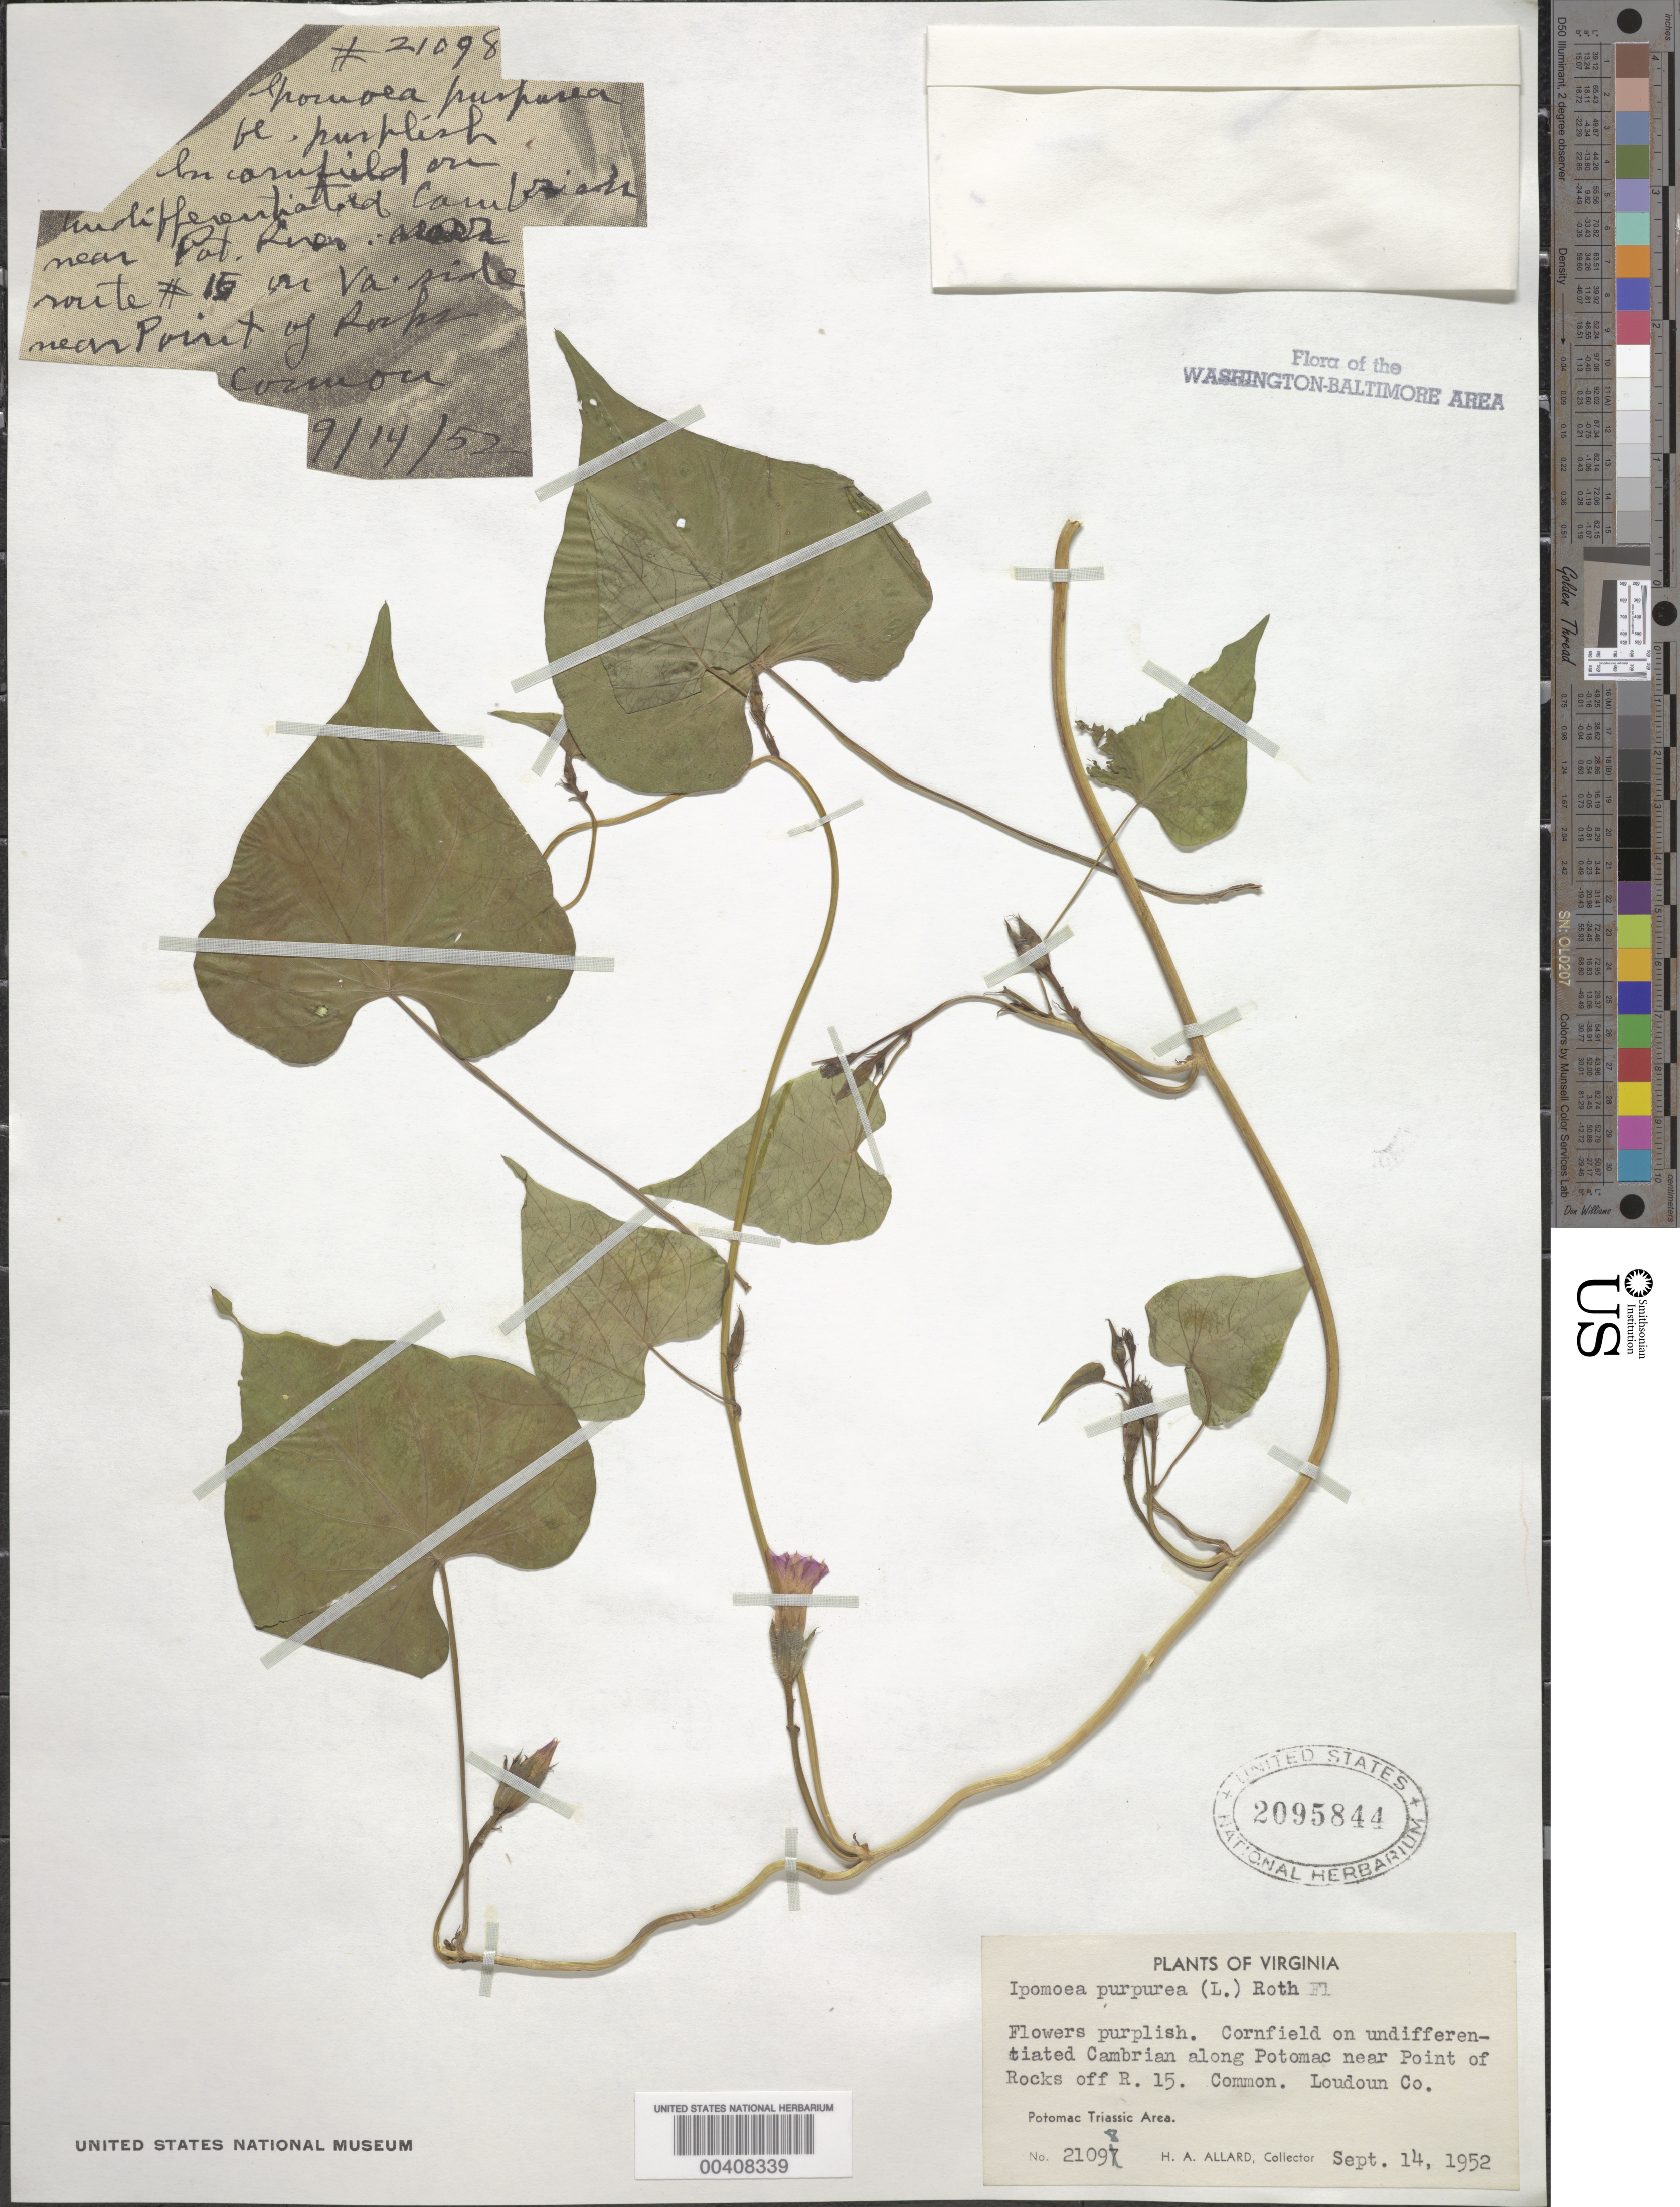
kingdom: Plantae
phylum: Tracheophyta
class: Magnoliopsida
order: Solanales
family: Convolvulaceae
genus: Ipomoea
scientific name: Ipomoea purpurea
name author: (L.) Roth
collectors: H. A. Allard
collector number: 21098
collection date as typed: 14 Sep 1952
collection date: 1952-09-14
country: United States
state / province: Virginia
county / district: Loudoun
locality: Ea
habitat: Cornfield on undifferentiated Cambrian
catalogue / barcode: US 2095844